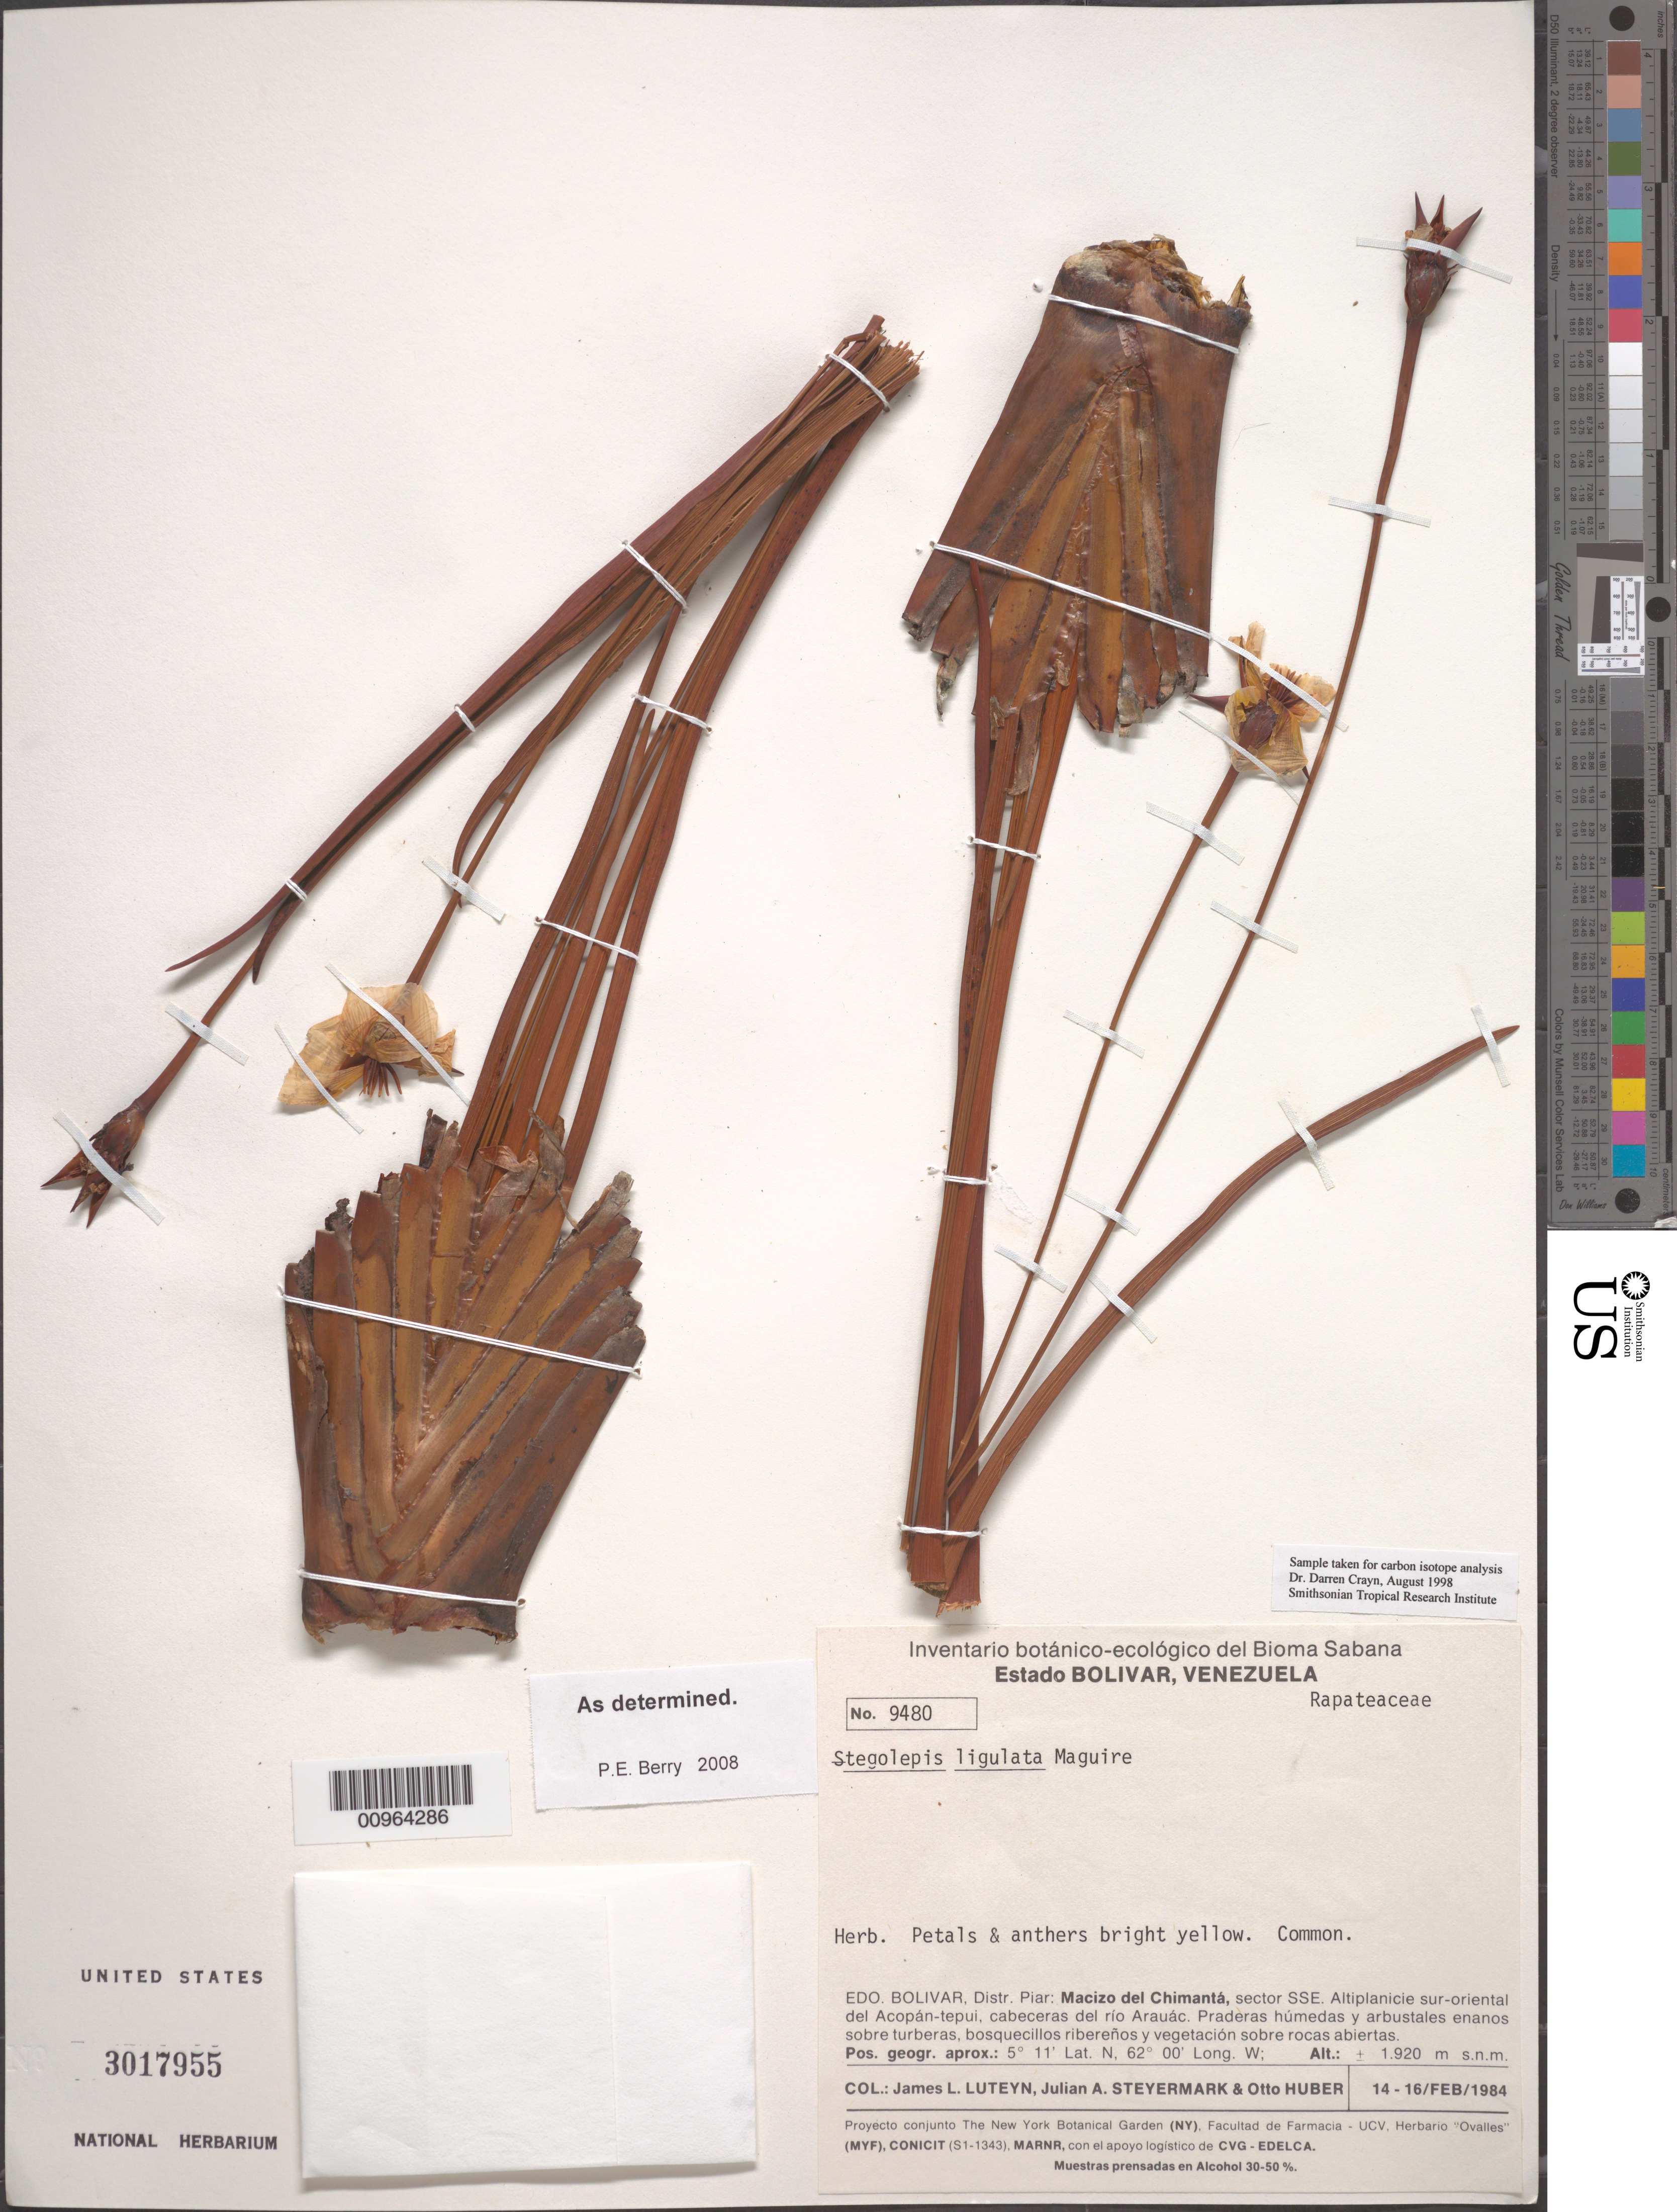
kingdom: Plantae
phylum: Tracheophyta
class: Liliopsida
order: Poales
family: Rapateaceae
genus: Stegolepis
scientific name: Stegolepis ligulata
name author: Maguire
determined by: Berry, P. E., (WIS), University of Wisconsin - Madison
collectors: J. L. Luteyn, J. Steyermark & O. Huber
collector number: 9480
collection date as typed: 14-Feb-84 to 16-Feb-84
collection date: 1984-02-14/1984-02-16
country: Venezuela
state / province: Bolívar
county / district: Piar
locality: Macizo del Chimantá, sector SSE, sur-oriental del Acopan-tepuí, cabeceras del Río Arauac.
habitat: Praderas húmedas y arabustales enanos sobre turberas, bosquecillos riberenos y veg sobre rocas abiertas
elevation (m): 1920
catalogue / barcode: US 3017955